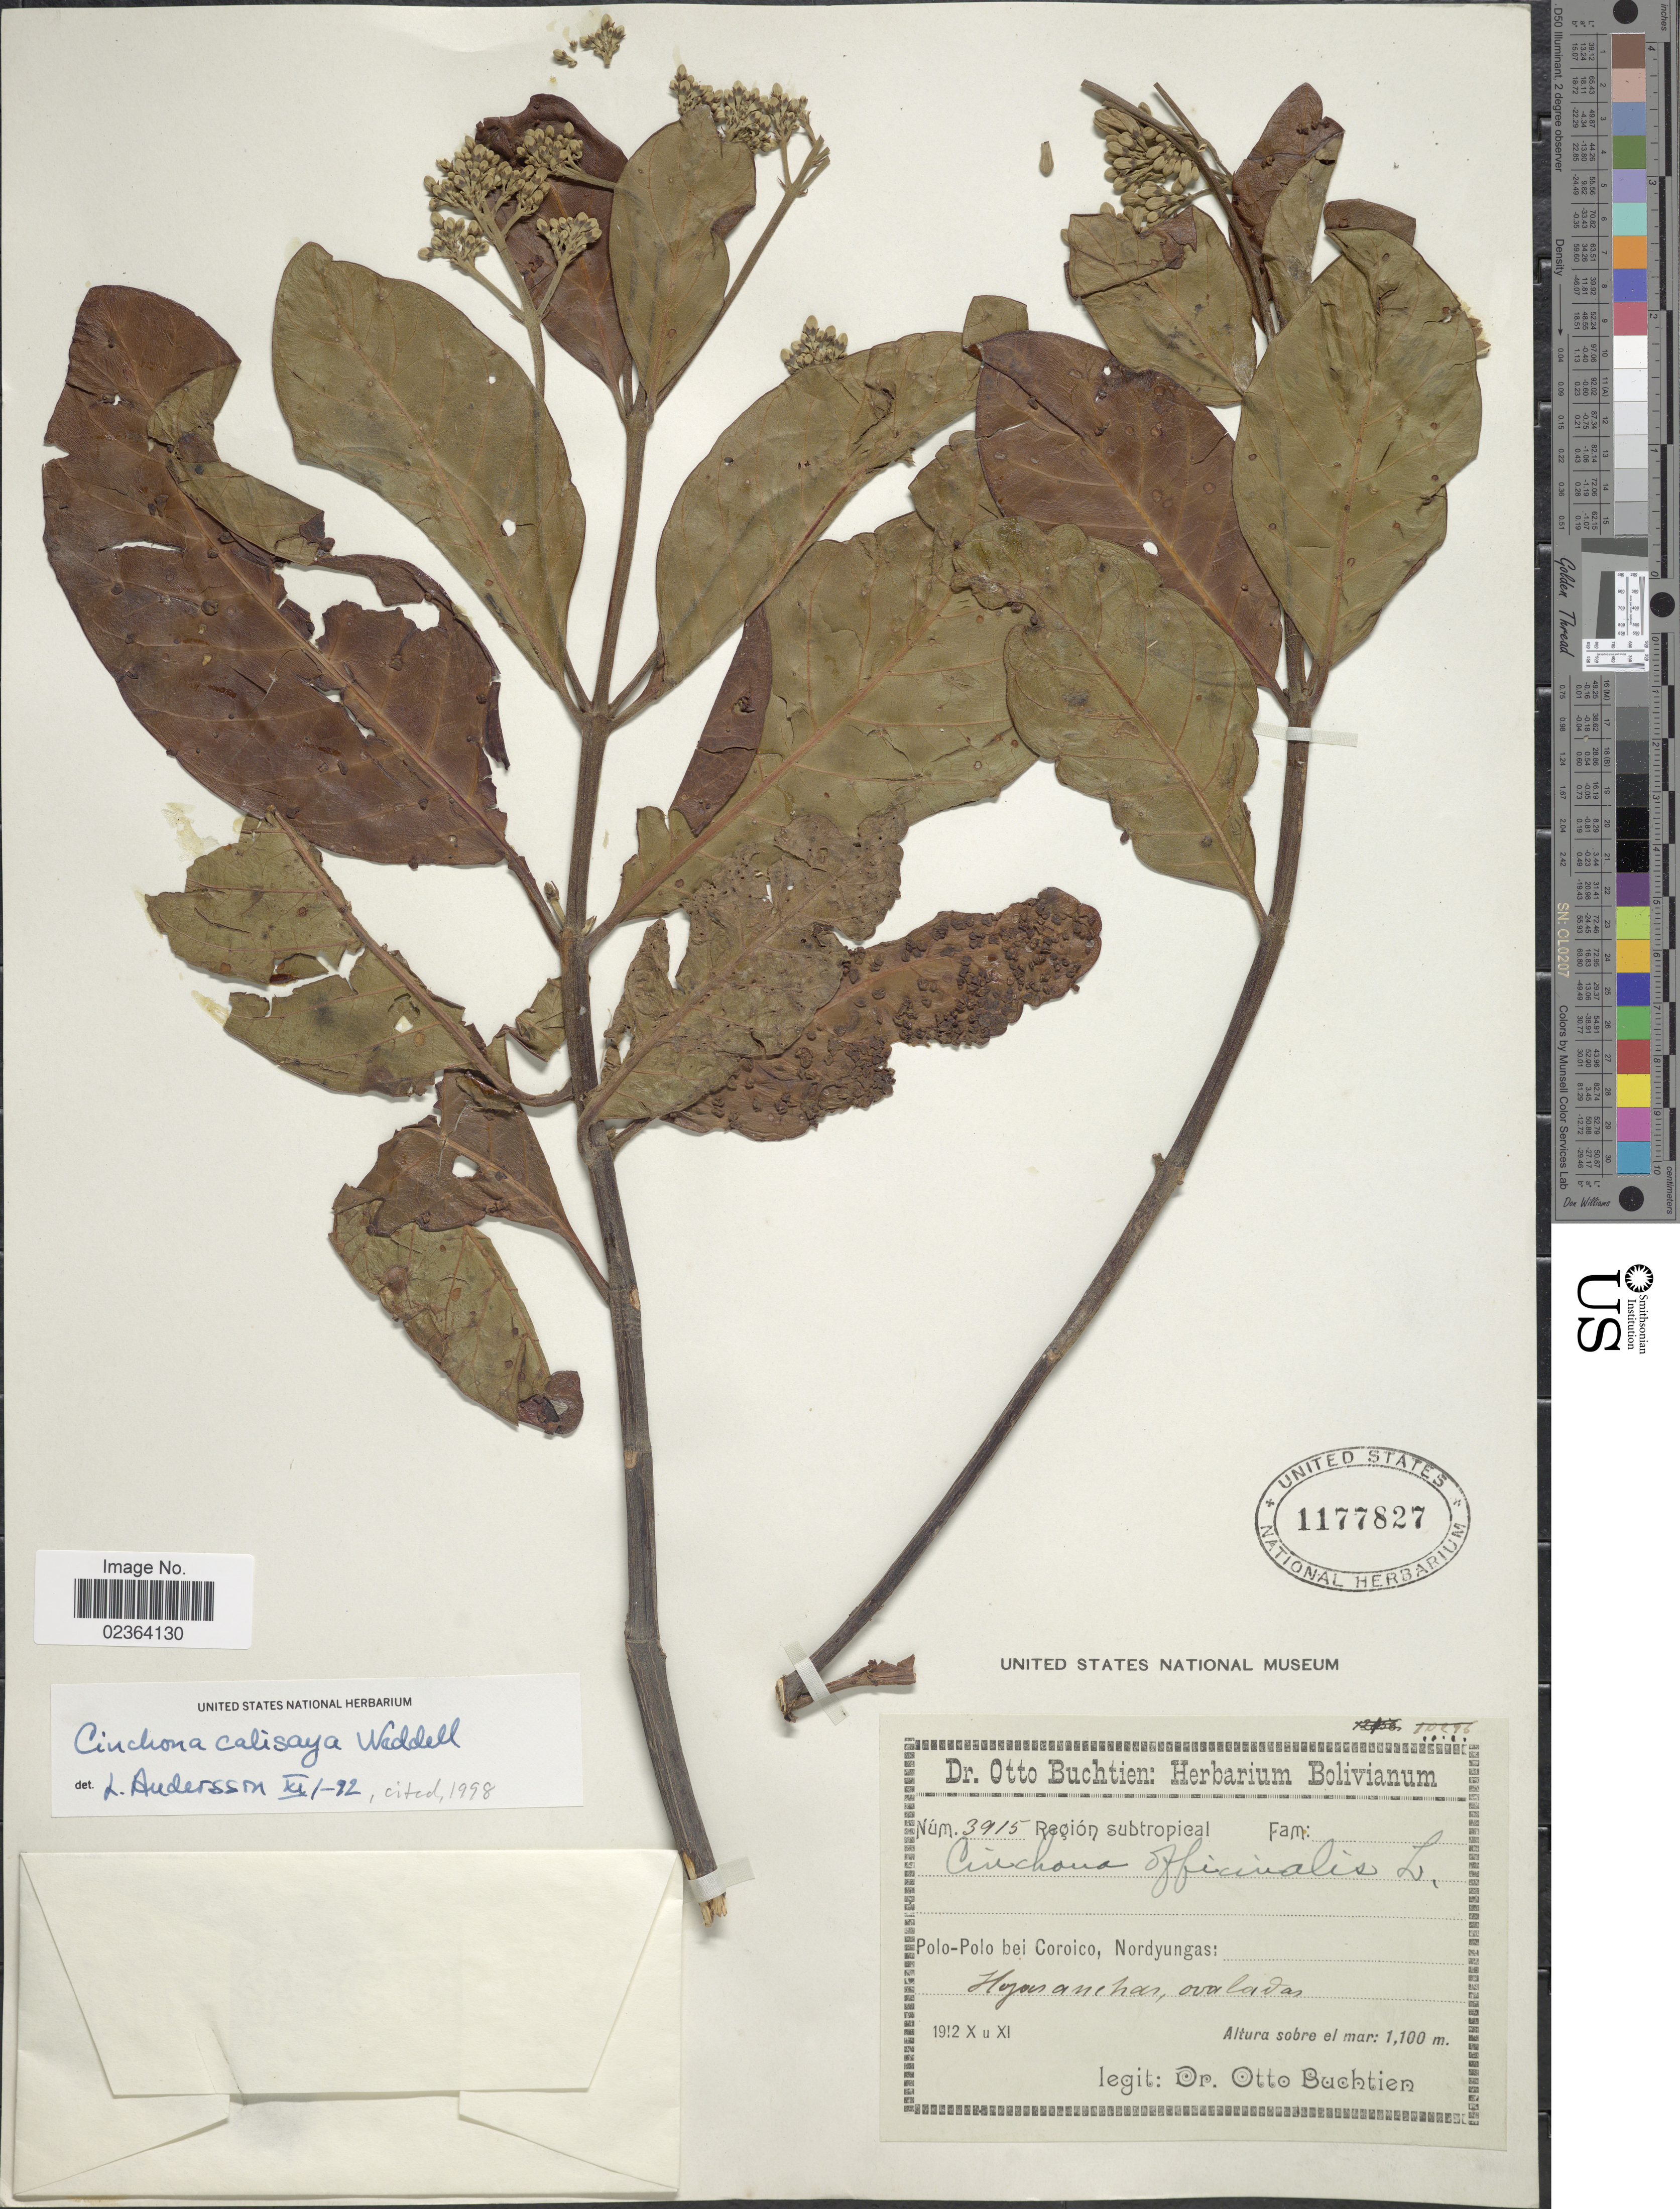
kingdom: Plantae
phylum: Tracheophyta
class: Magnoliopsida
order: Gentianales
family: Rubiaceae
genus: Cinchona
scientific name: Cinchona calisaya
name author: Wedd.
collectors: O. Buchtien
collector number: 3915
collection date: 1912-10/1912-11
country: Bolivia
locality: Polo-Polo bei Coroico, Nordyungas:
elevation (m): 1100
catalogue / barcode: US 1177827